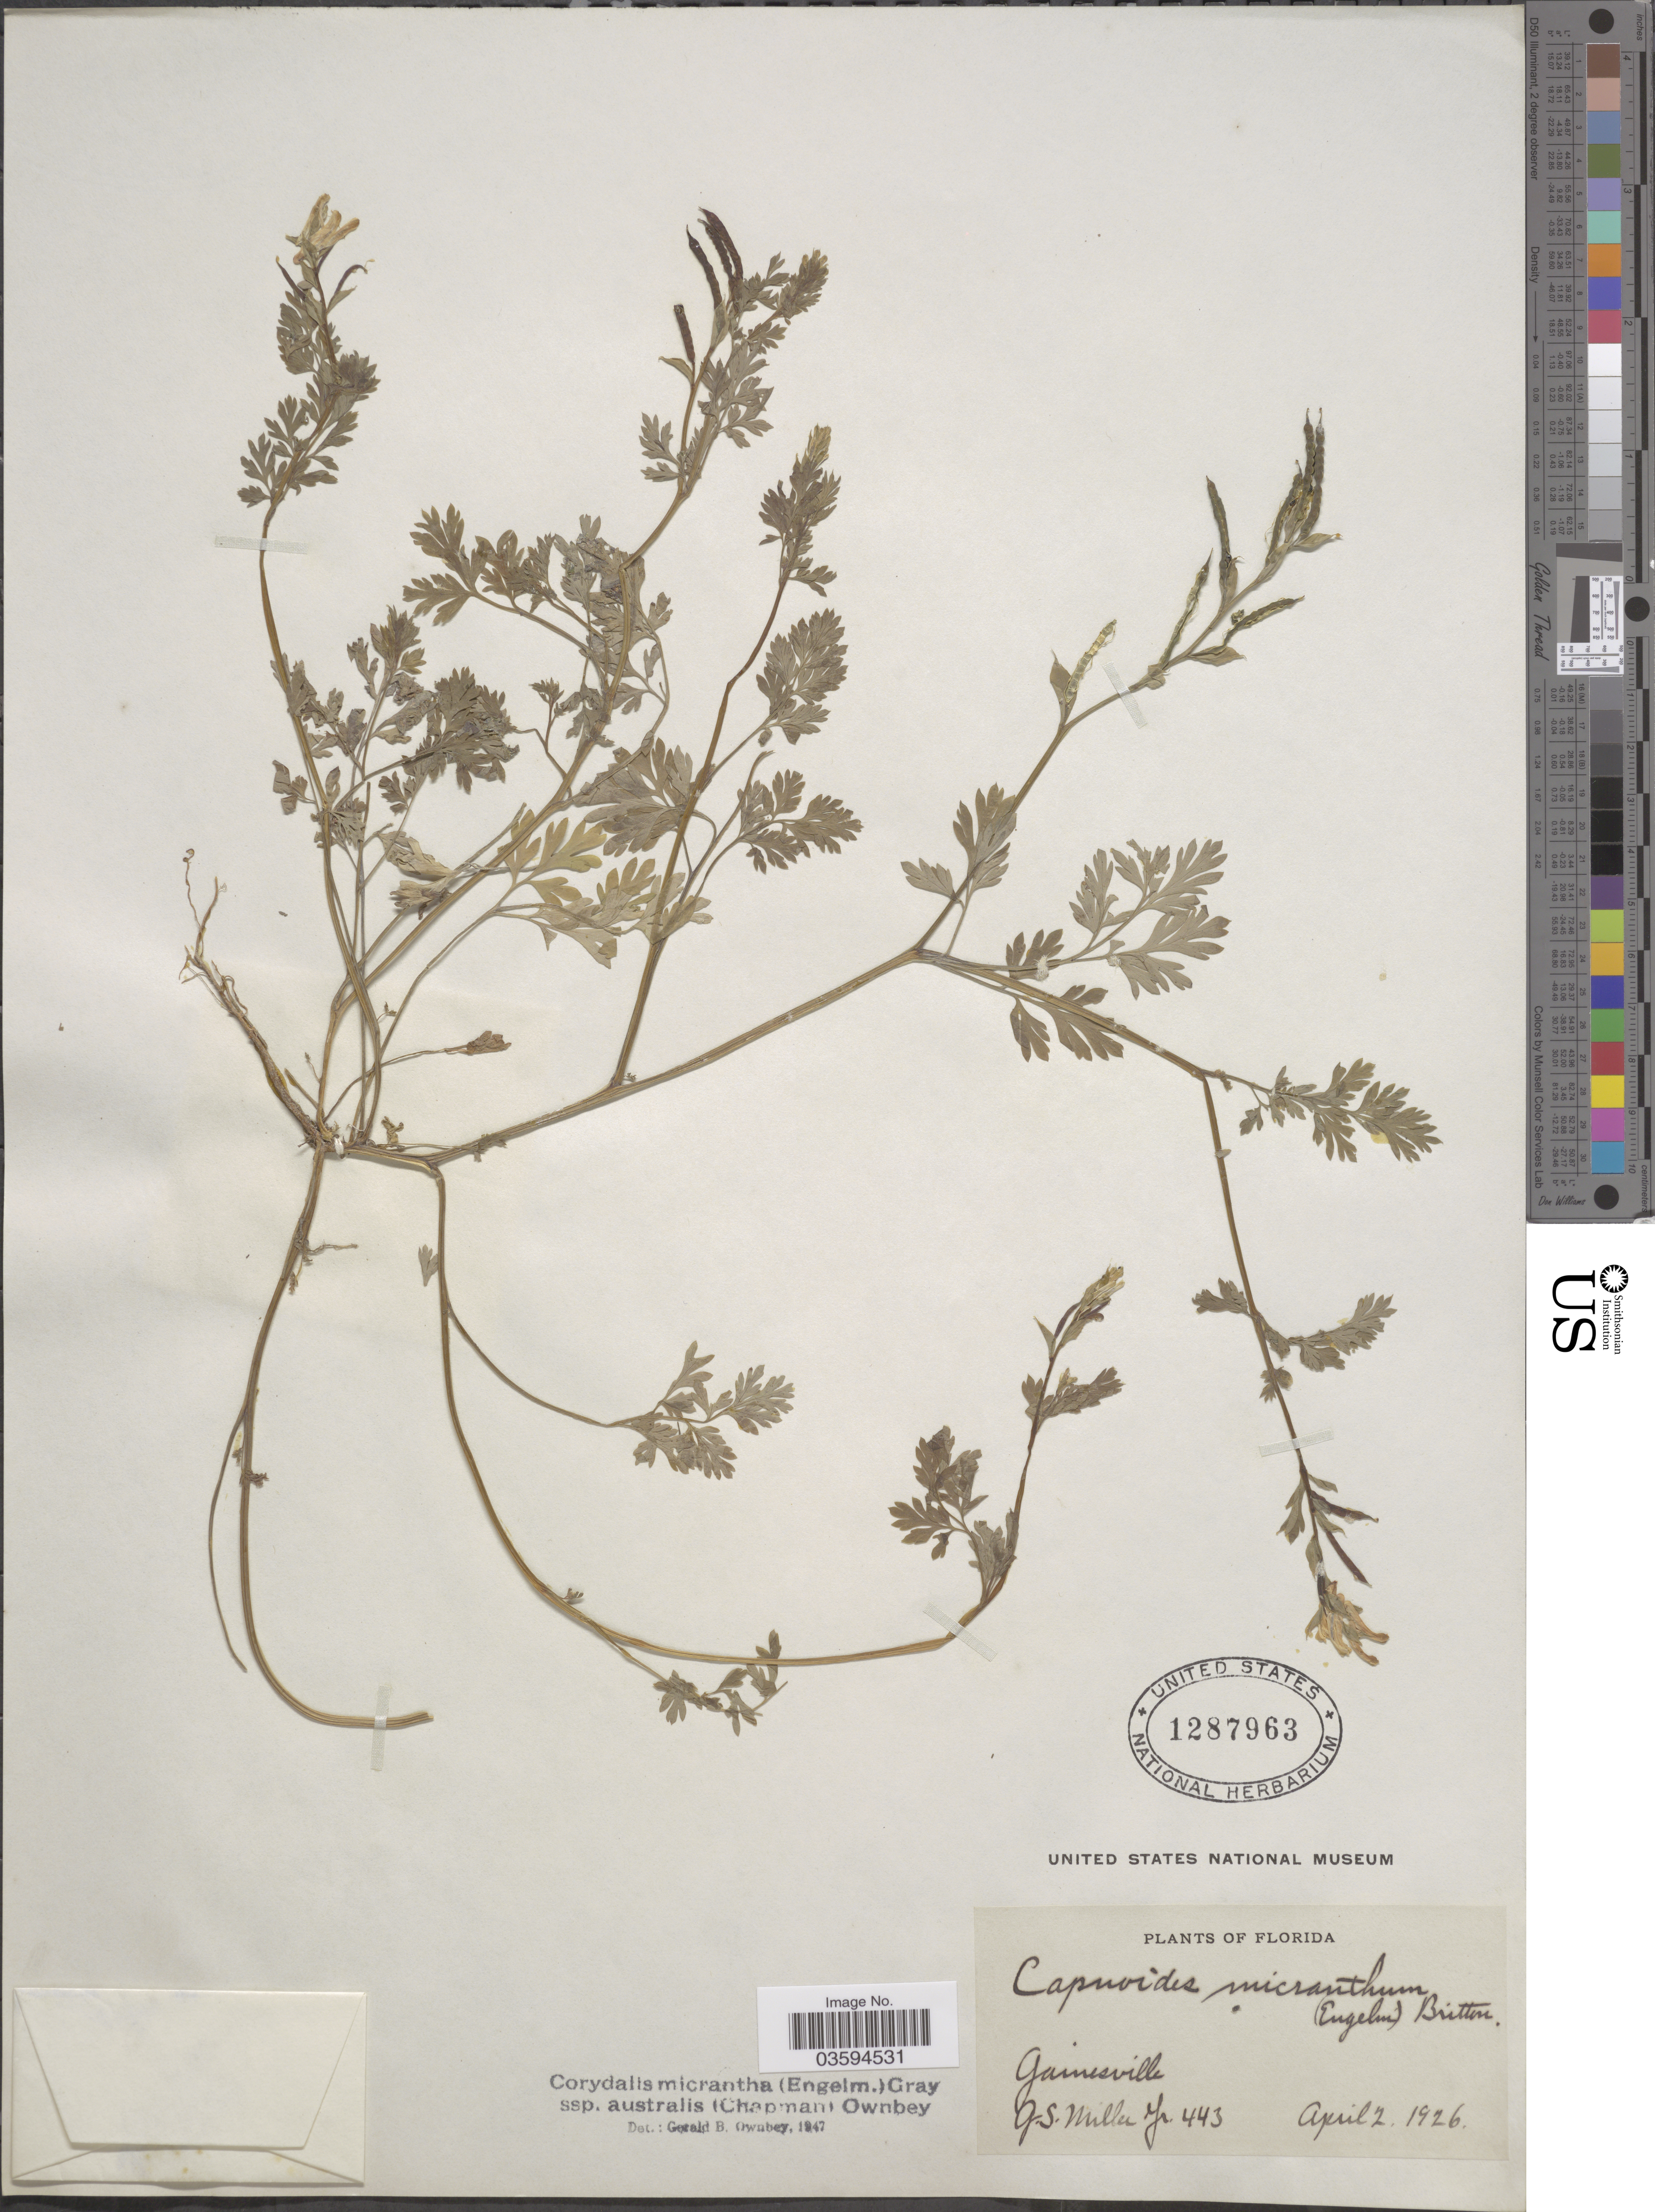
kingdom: Plantae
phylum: Tracheophyta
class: Magnoliopsida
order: Ranunculales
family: Papaveraceae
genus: Corydalis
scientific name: Corydalis micrantha subsp. australis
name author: (Chapm.) G.B. Ownbey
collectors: G. S. Miller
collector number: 443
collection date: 1926-04-02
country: United States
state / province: Florida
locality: Gainesville.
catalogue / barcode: US 1287963